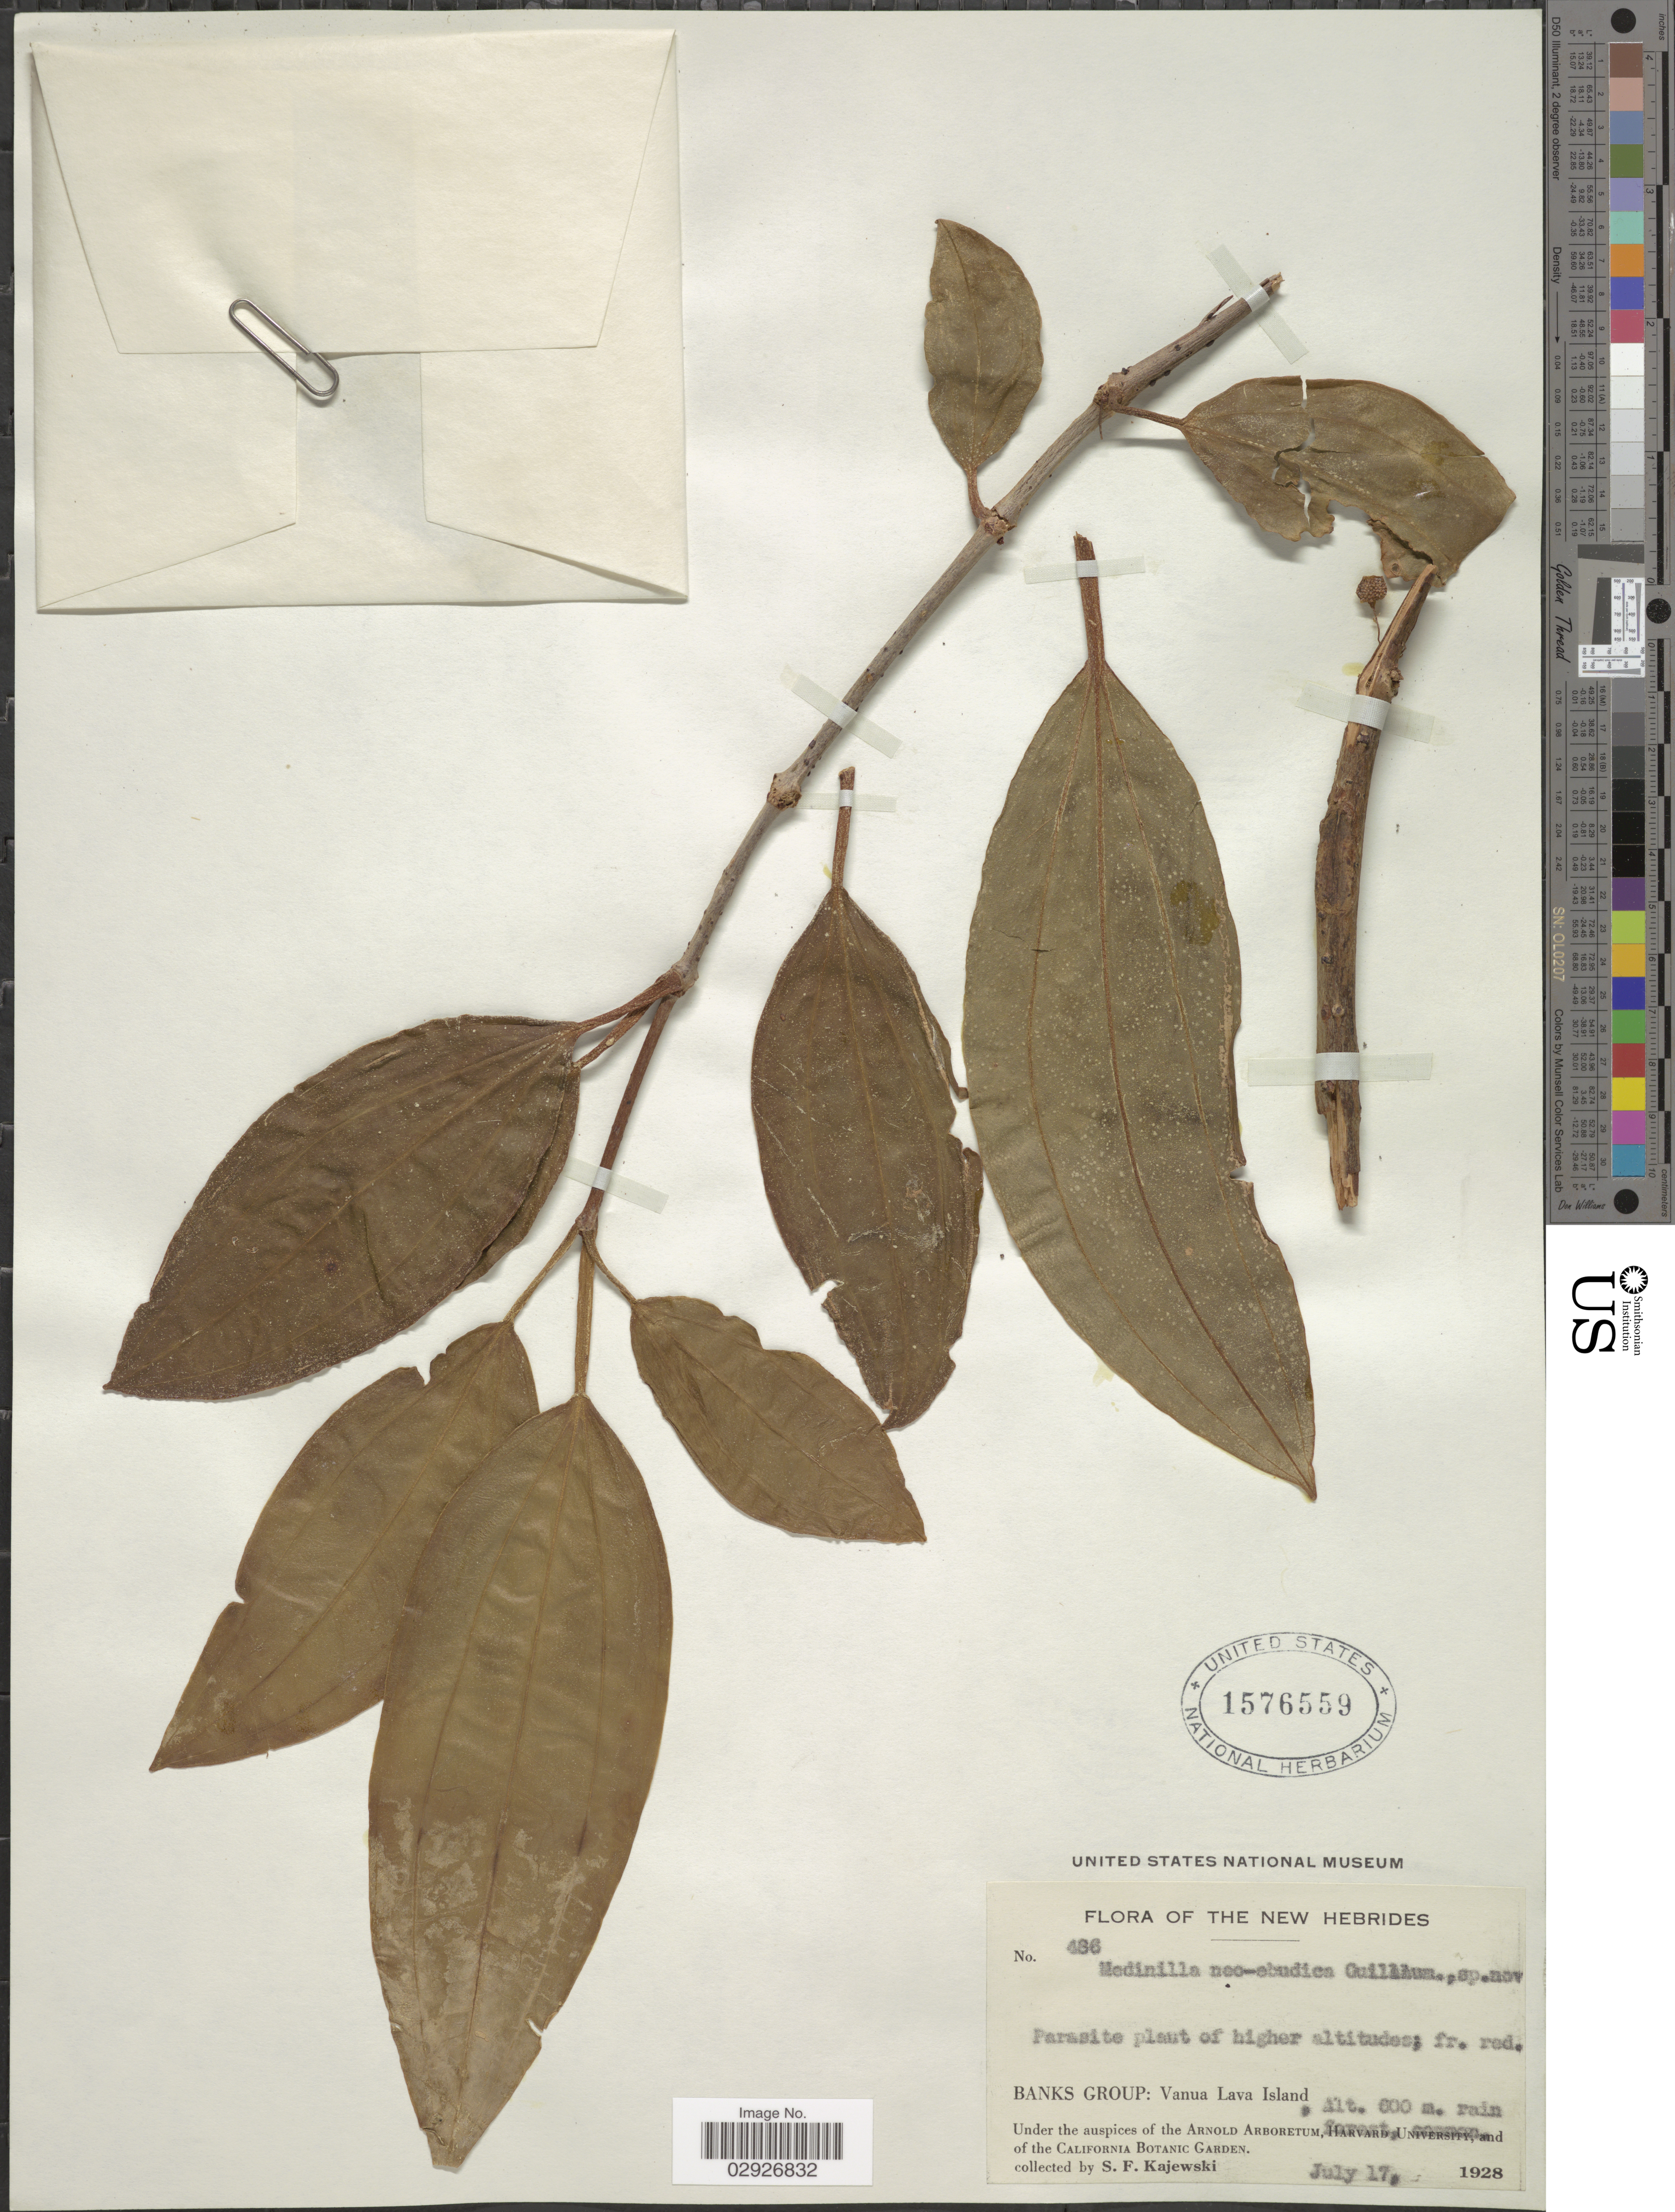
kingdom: Plantae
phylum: Tracheophyta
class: Magnoliopsida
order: Myrtales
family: Melastomataceae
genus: Medinilla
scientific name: Medinilla neoebudica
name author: Guillaumin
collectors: S. Kajewski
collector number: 486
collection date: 1928-07-17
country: Vanuatu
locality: New Hebrides. Banks Group: Vanua Lava Island.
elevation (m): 600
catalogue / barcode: US 1576559